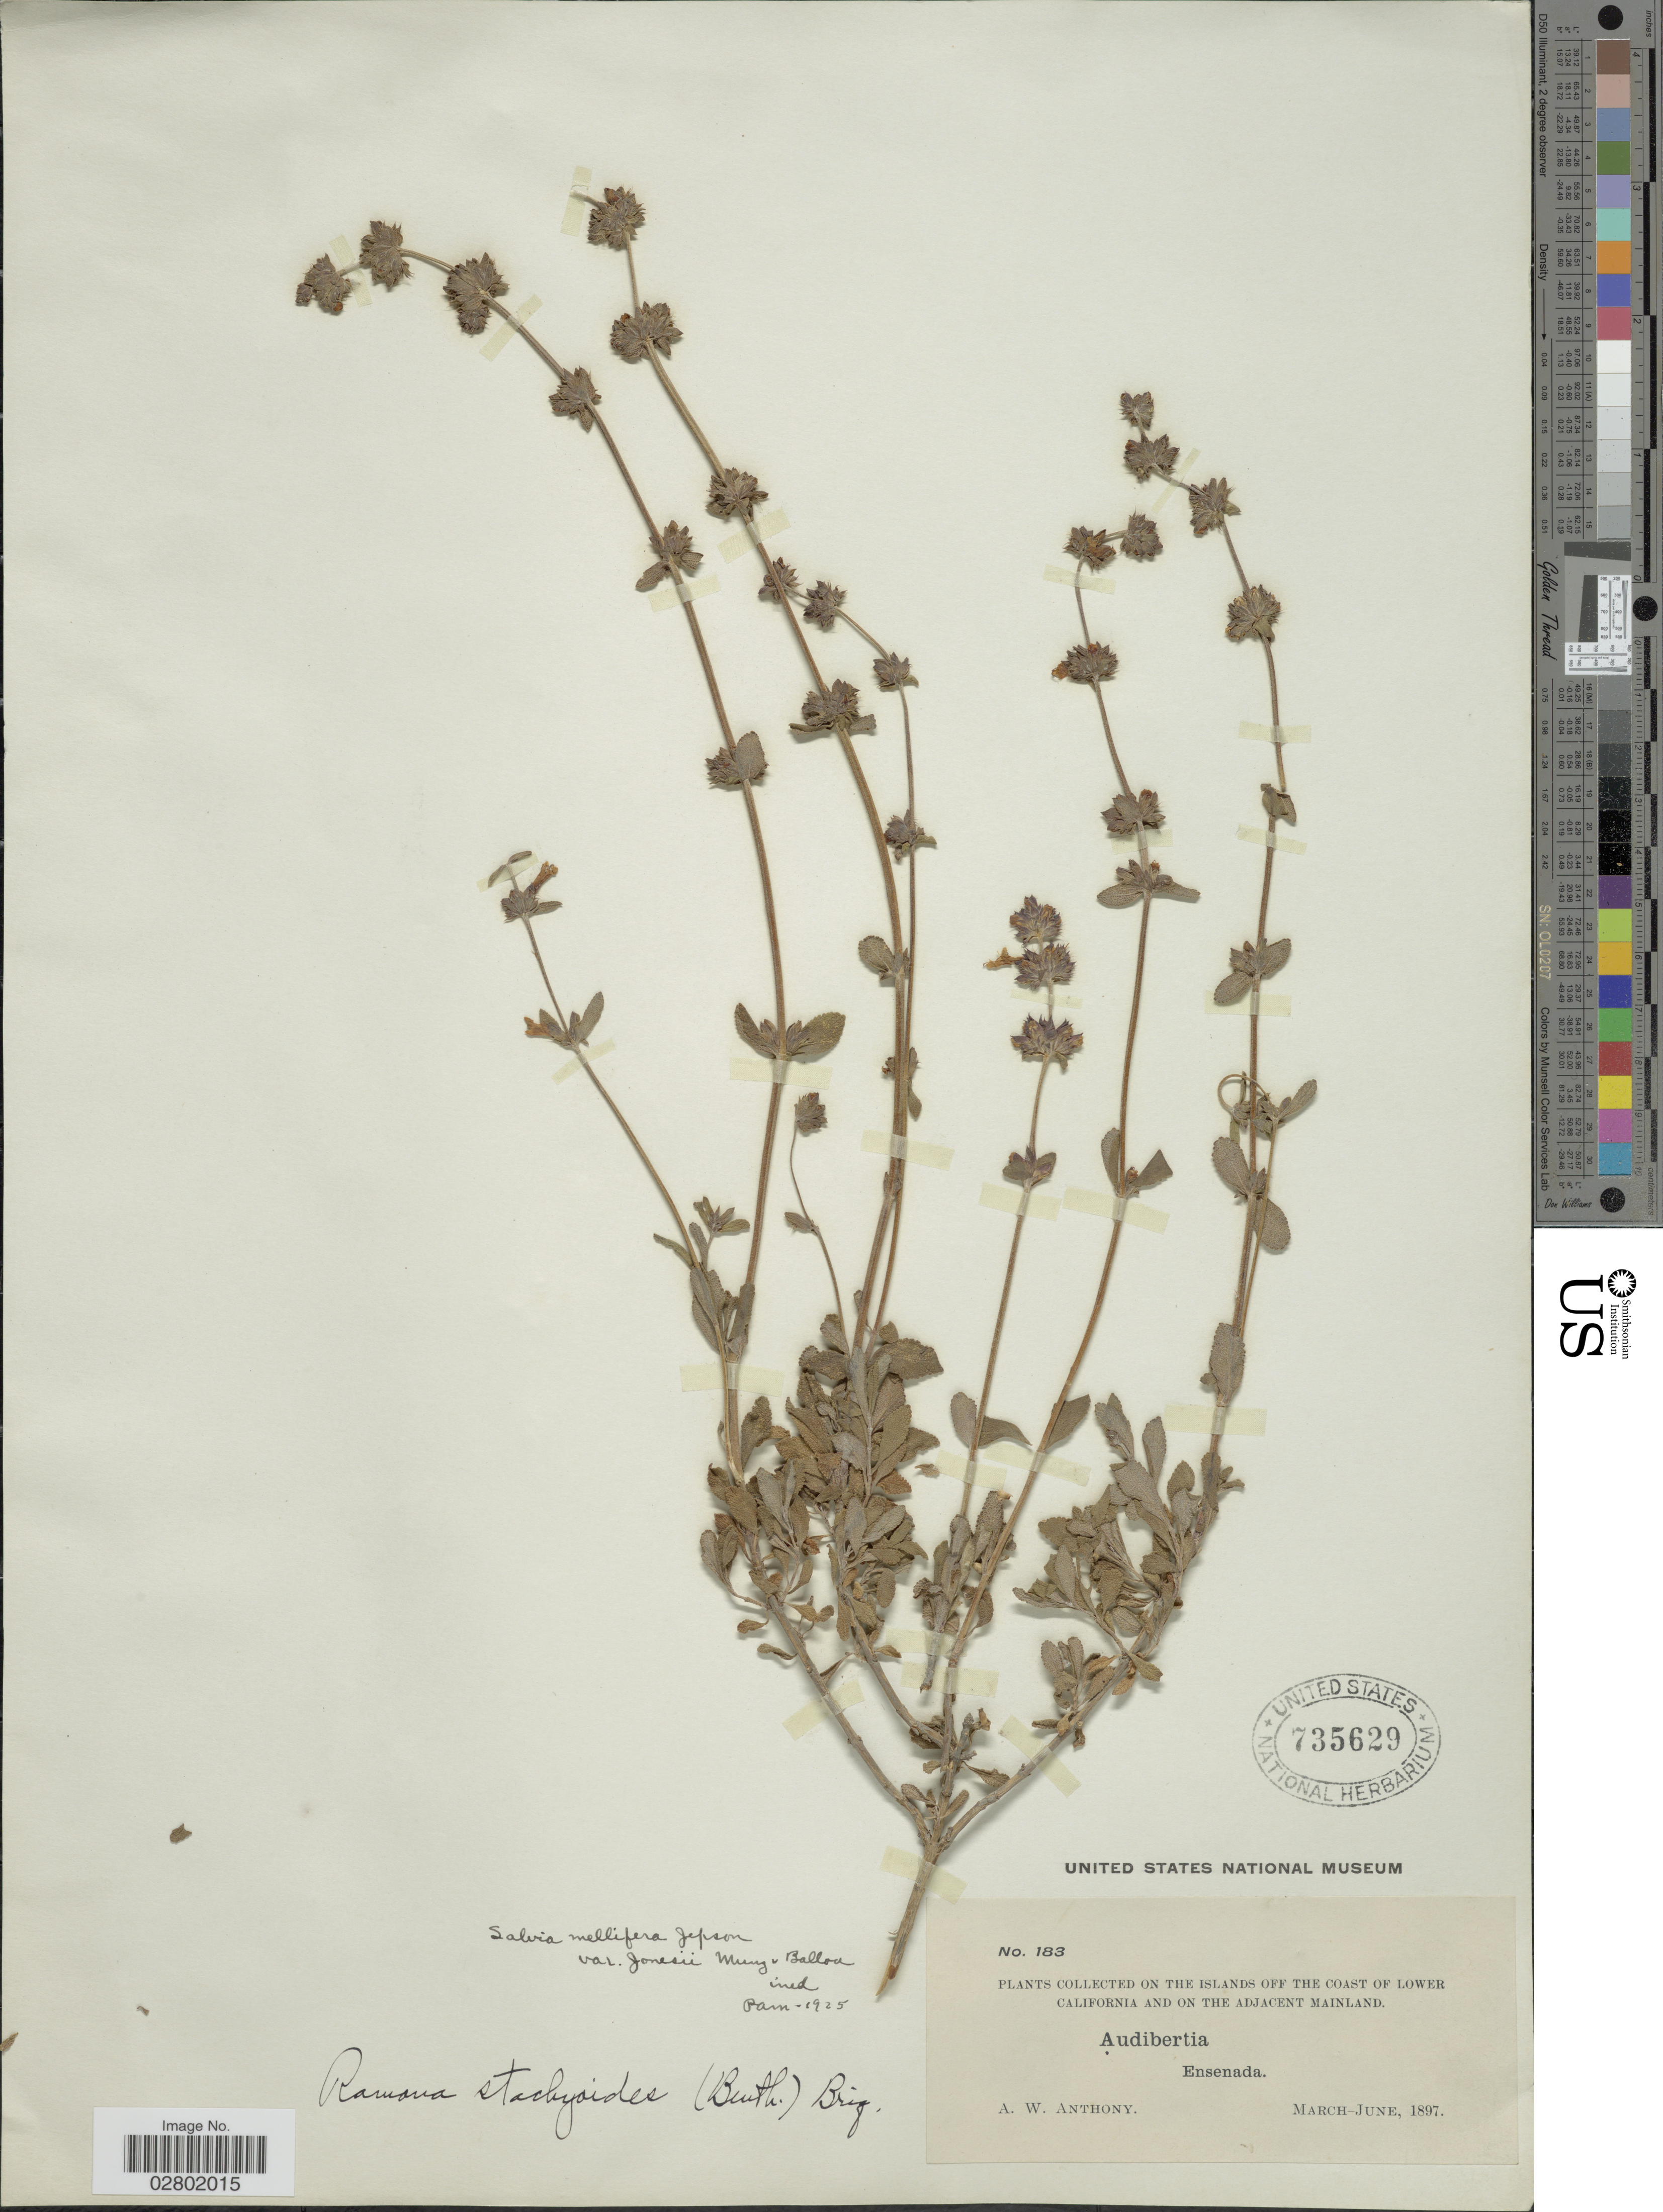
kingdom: Plantae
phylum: Tracheophyta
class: Magnoliopsida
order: Lamiales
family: Lamiaceae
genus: Salvia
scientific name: Salvia mellifera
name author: Greene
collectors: A. W. Anthony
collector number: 183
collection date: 1897-03/1897-06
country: Mexico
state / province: Baja California Norte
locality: On the islands off the Coast of Lower California and on the adjacent mainland, Ensenada.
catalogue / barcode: US 735629